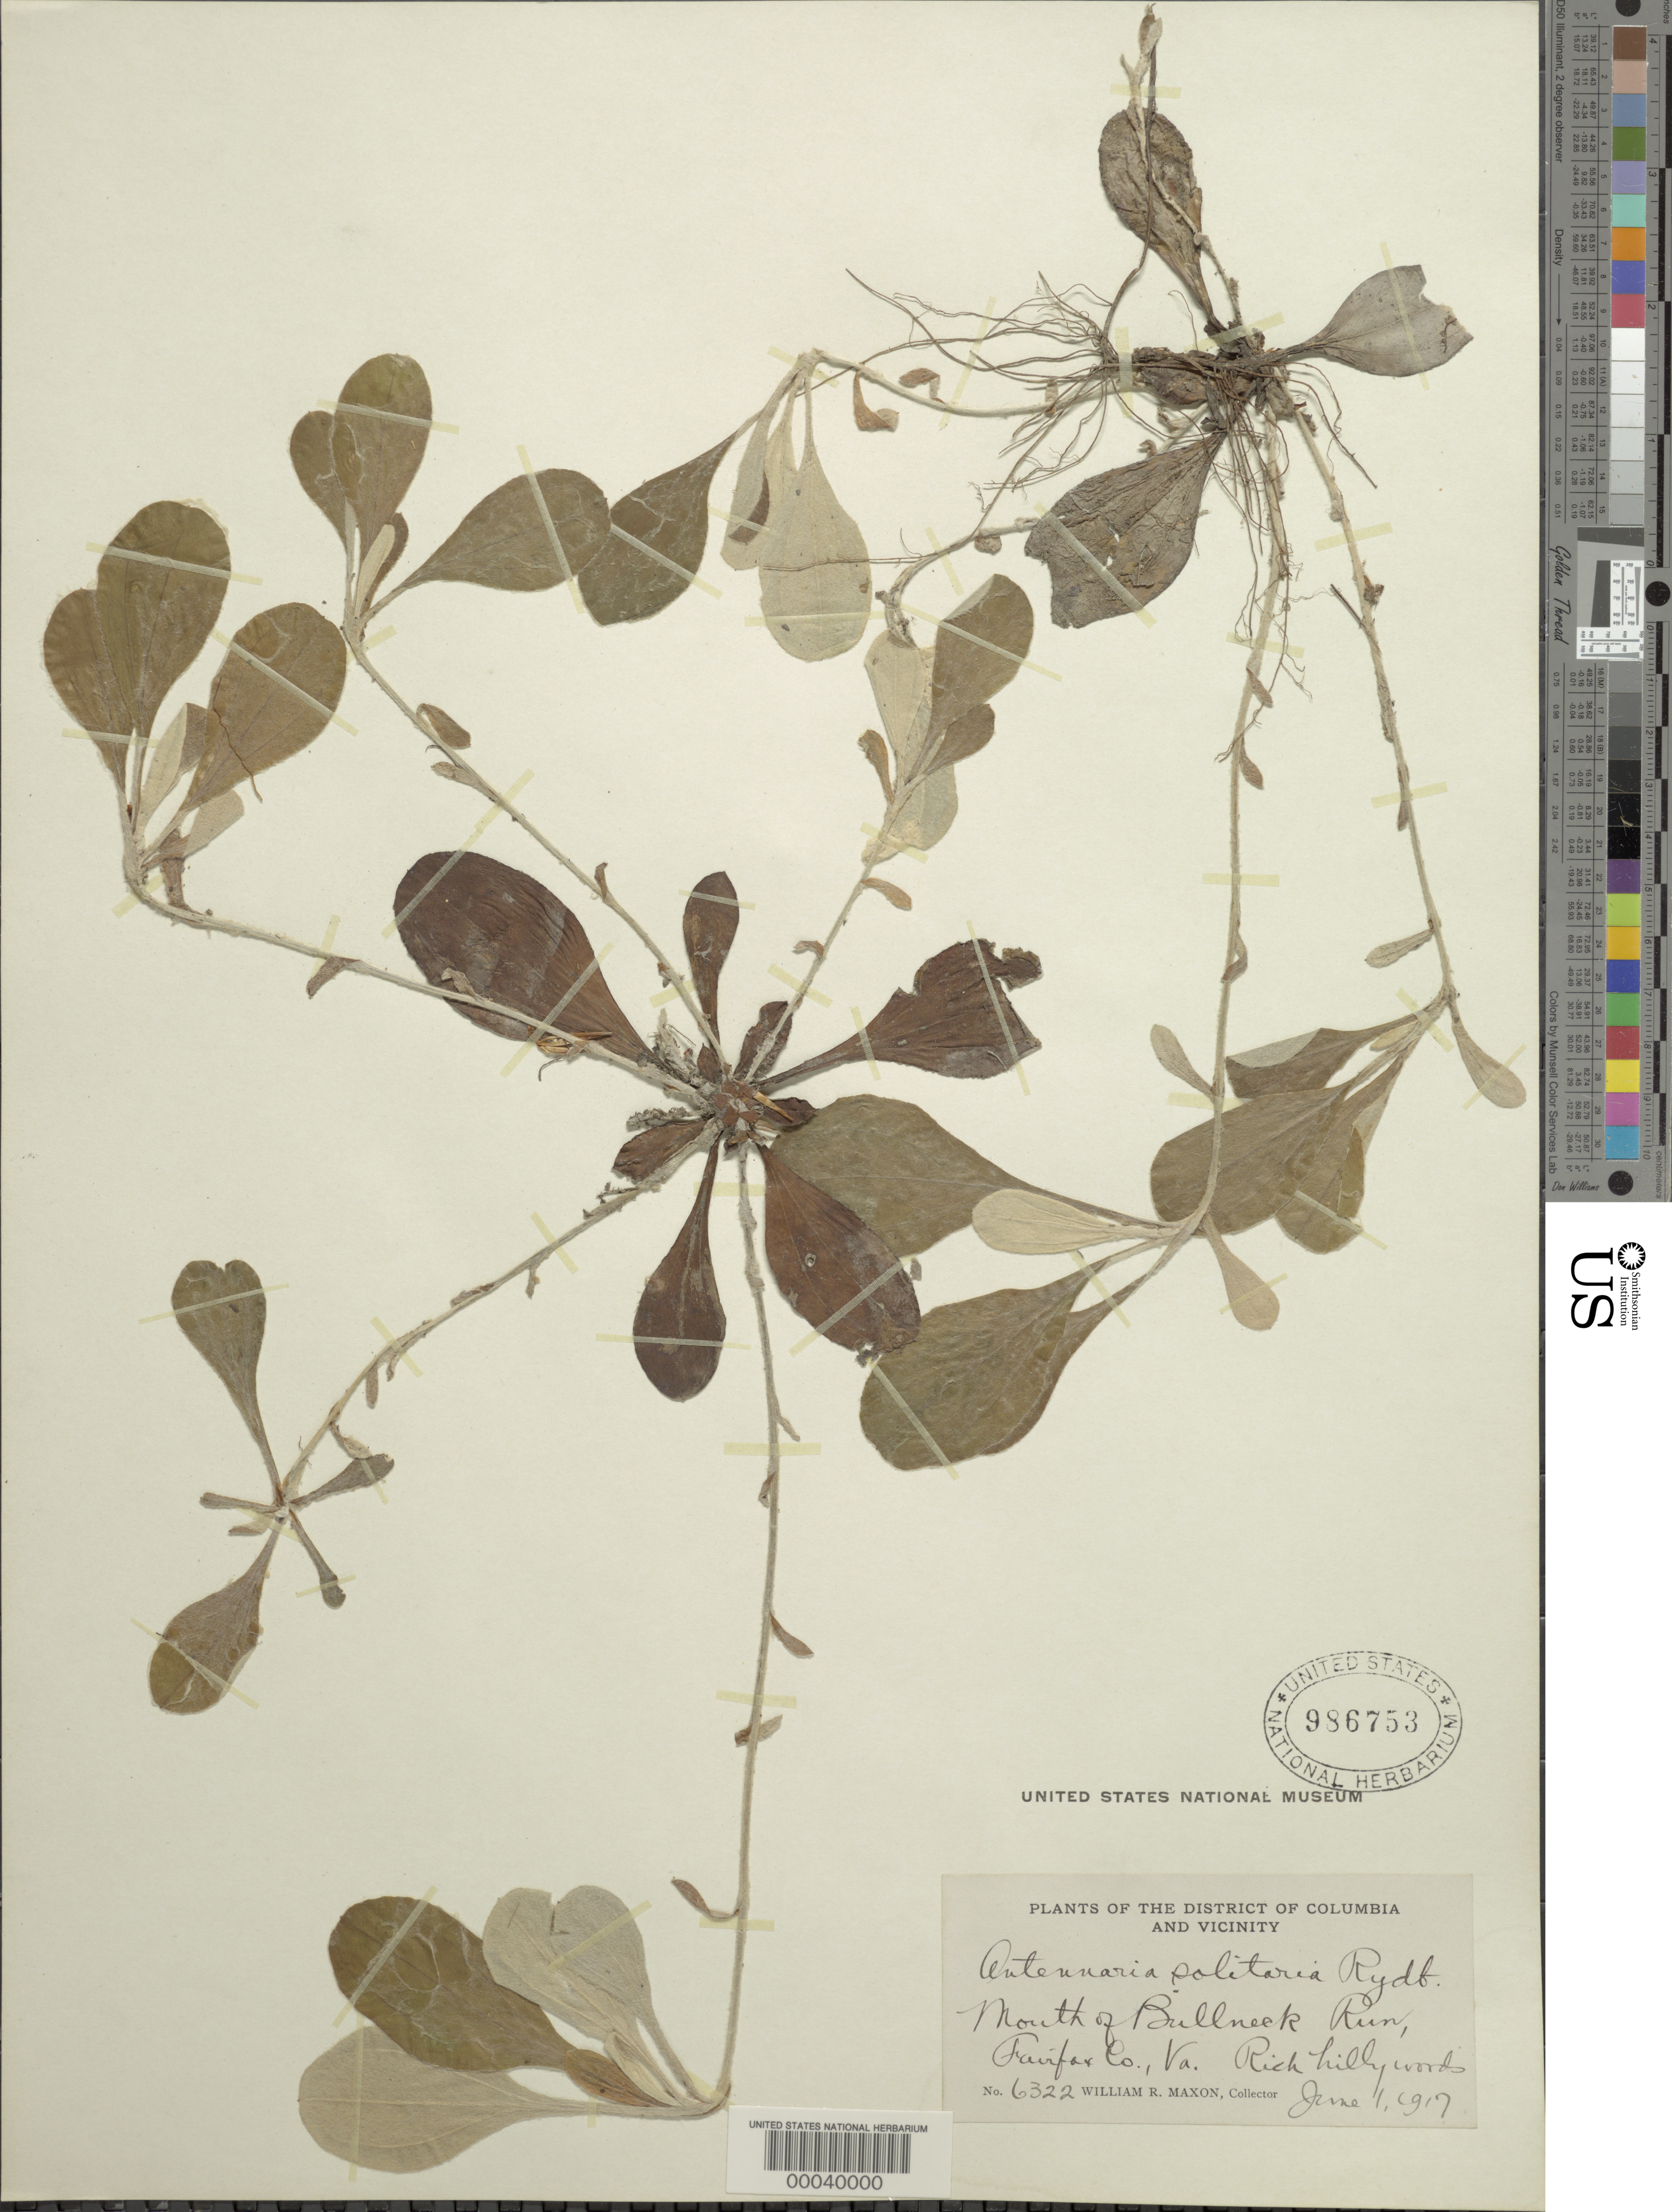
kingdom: Plantae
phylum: Tracheophyta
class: Magnoliopsida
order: Asterales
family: Asteraceae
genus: Antennaria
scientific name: Antennaria solitaria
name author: Rydb.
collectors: W. R. Maxon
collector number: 6322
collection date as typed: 01 Jun 1917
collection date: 1917-06-01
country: United States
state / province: Virginia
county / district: Fairfax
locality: Bullneck Run Mouth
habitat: Rich hilly woods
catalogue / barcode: US 986753